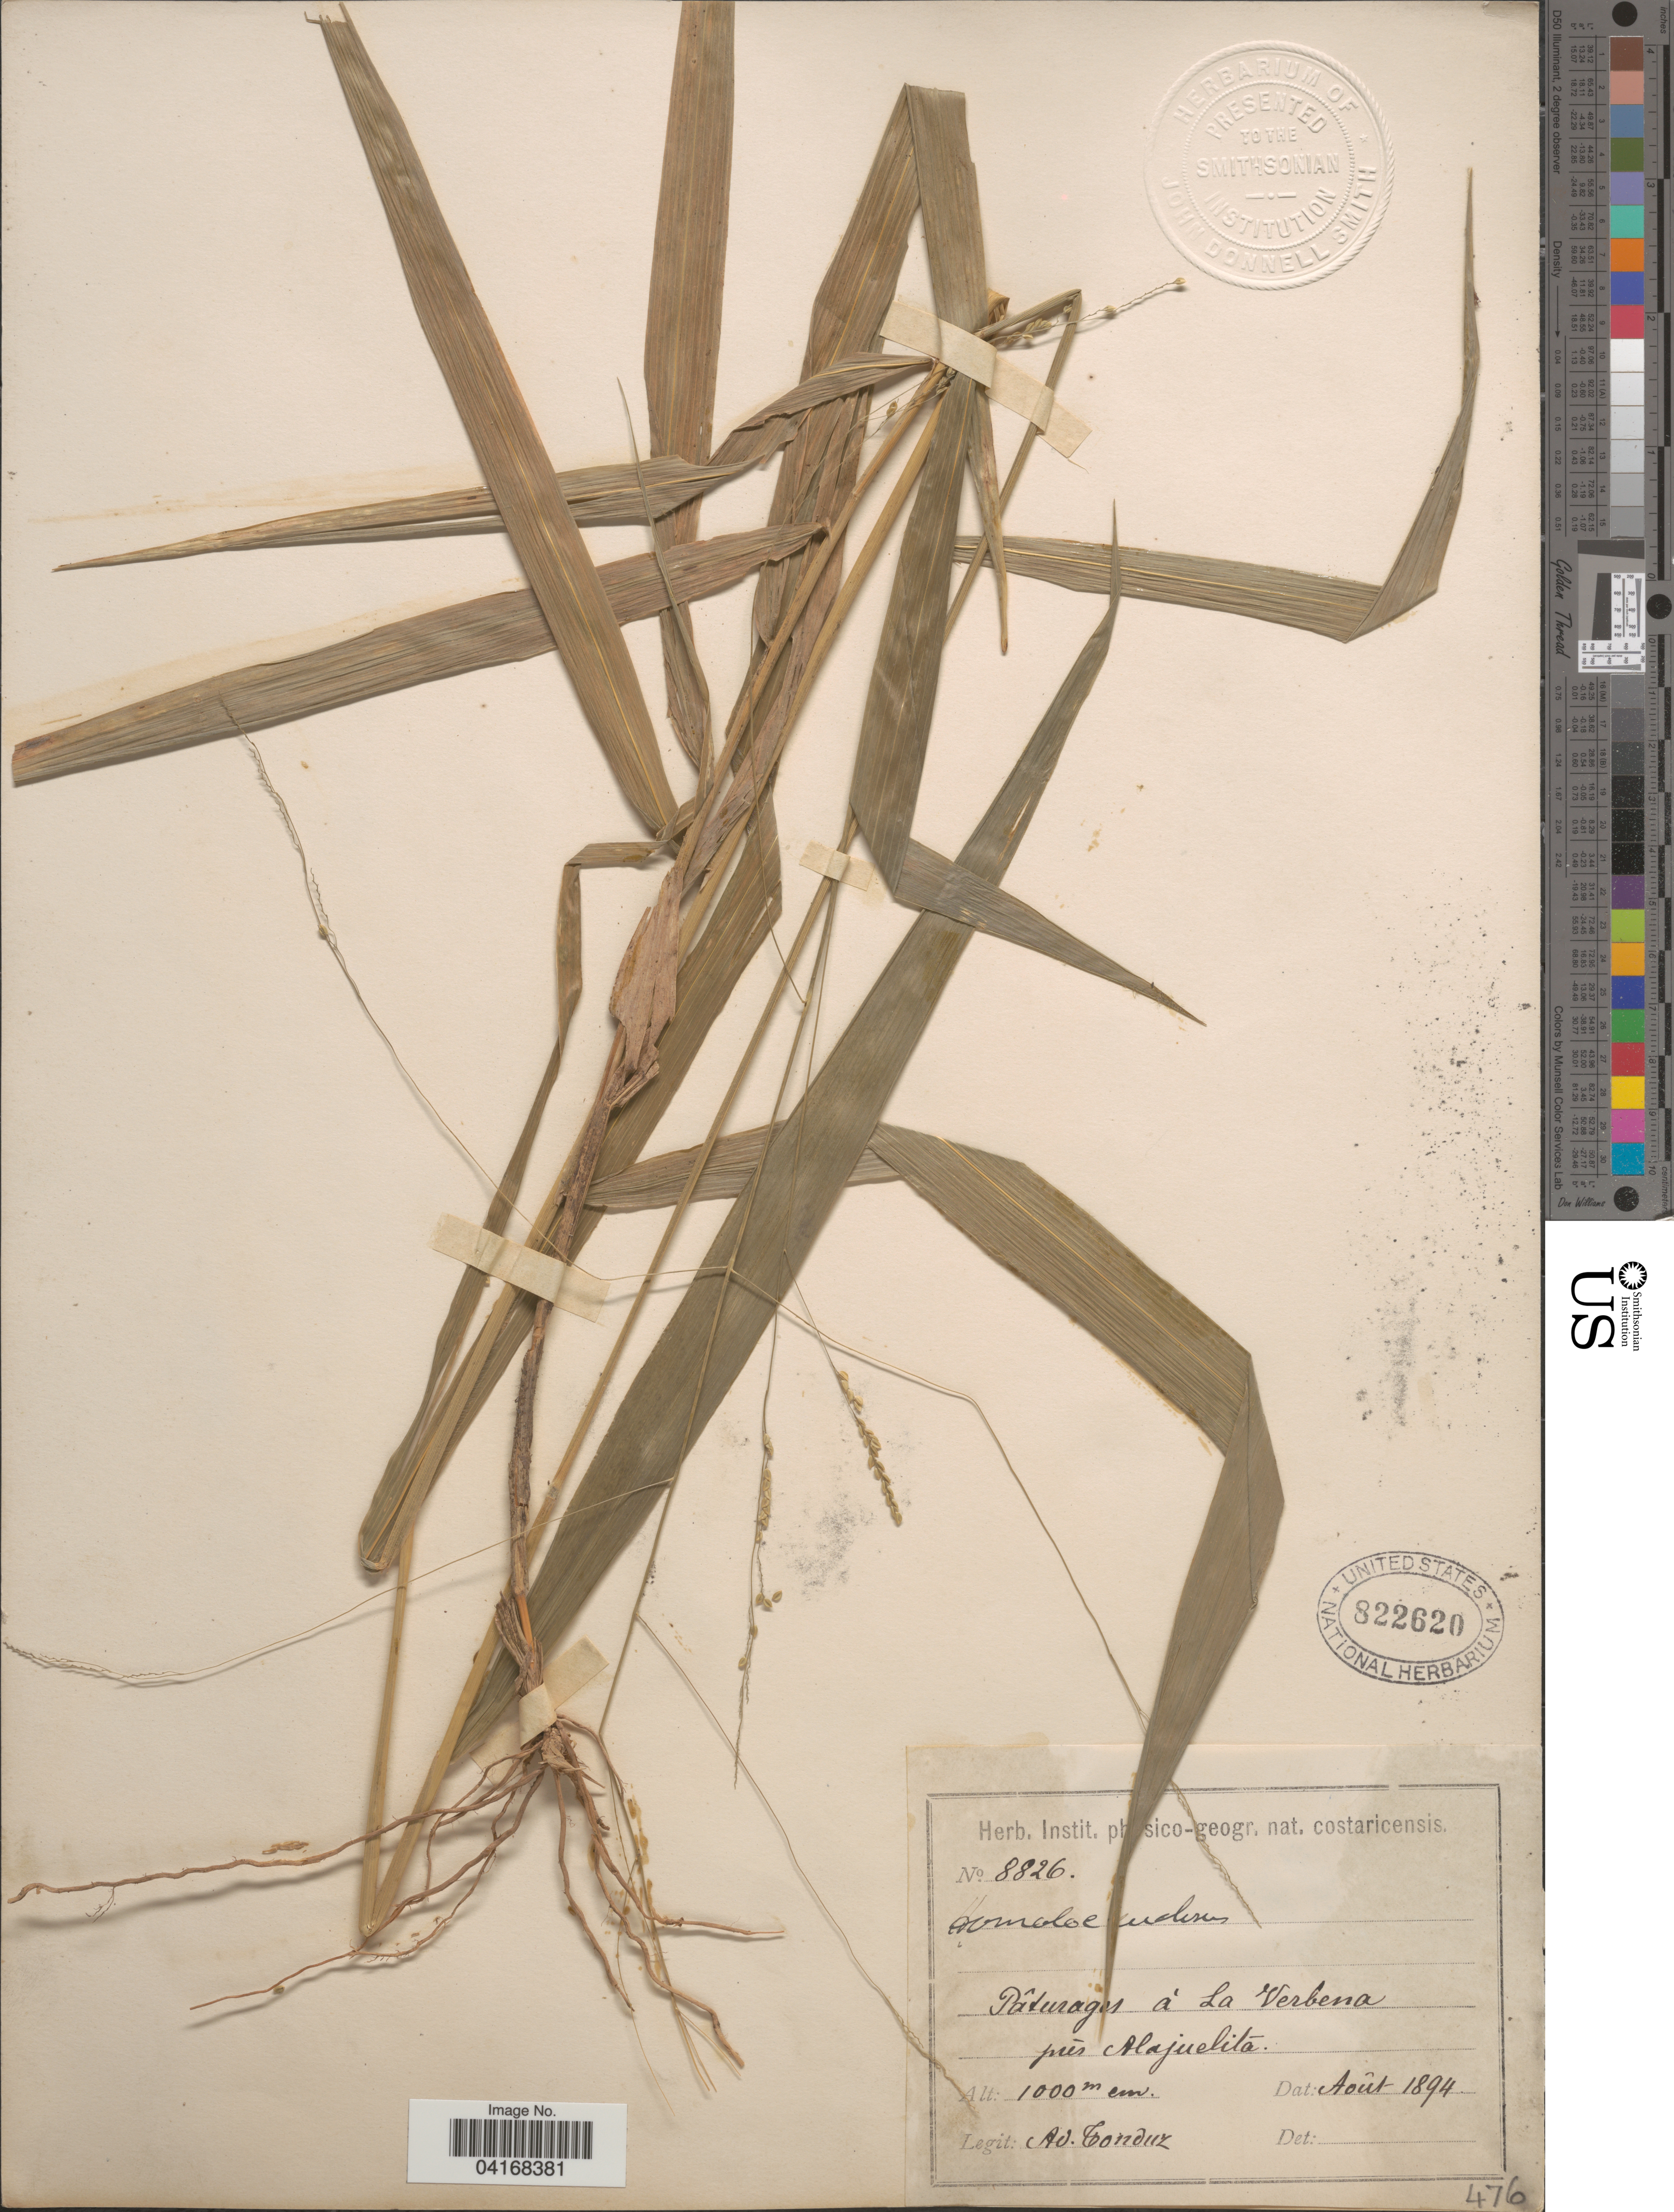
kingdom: Plantae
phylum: Tracheophyta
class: Liliopsida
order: Poales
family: Poaceae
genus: Leersia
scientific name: Leersia ligularis var. grandiflora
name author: Döll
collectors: A. Tonduz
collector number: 8826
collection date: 1894-08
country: Costa Rica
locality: Pâturages à La Verbena près Alajuelita.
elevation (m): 1000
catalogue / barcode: US 822620